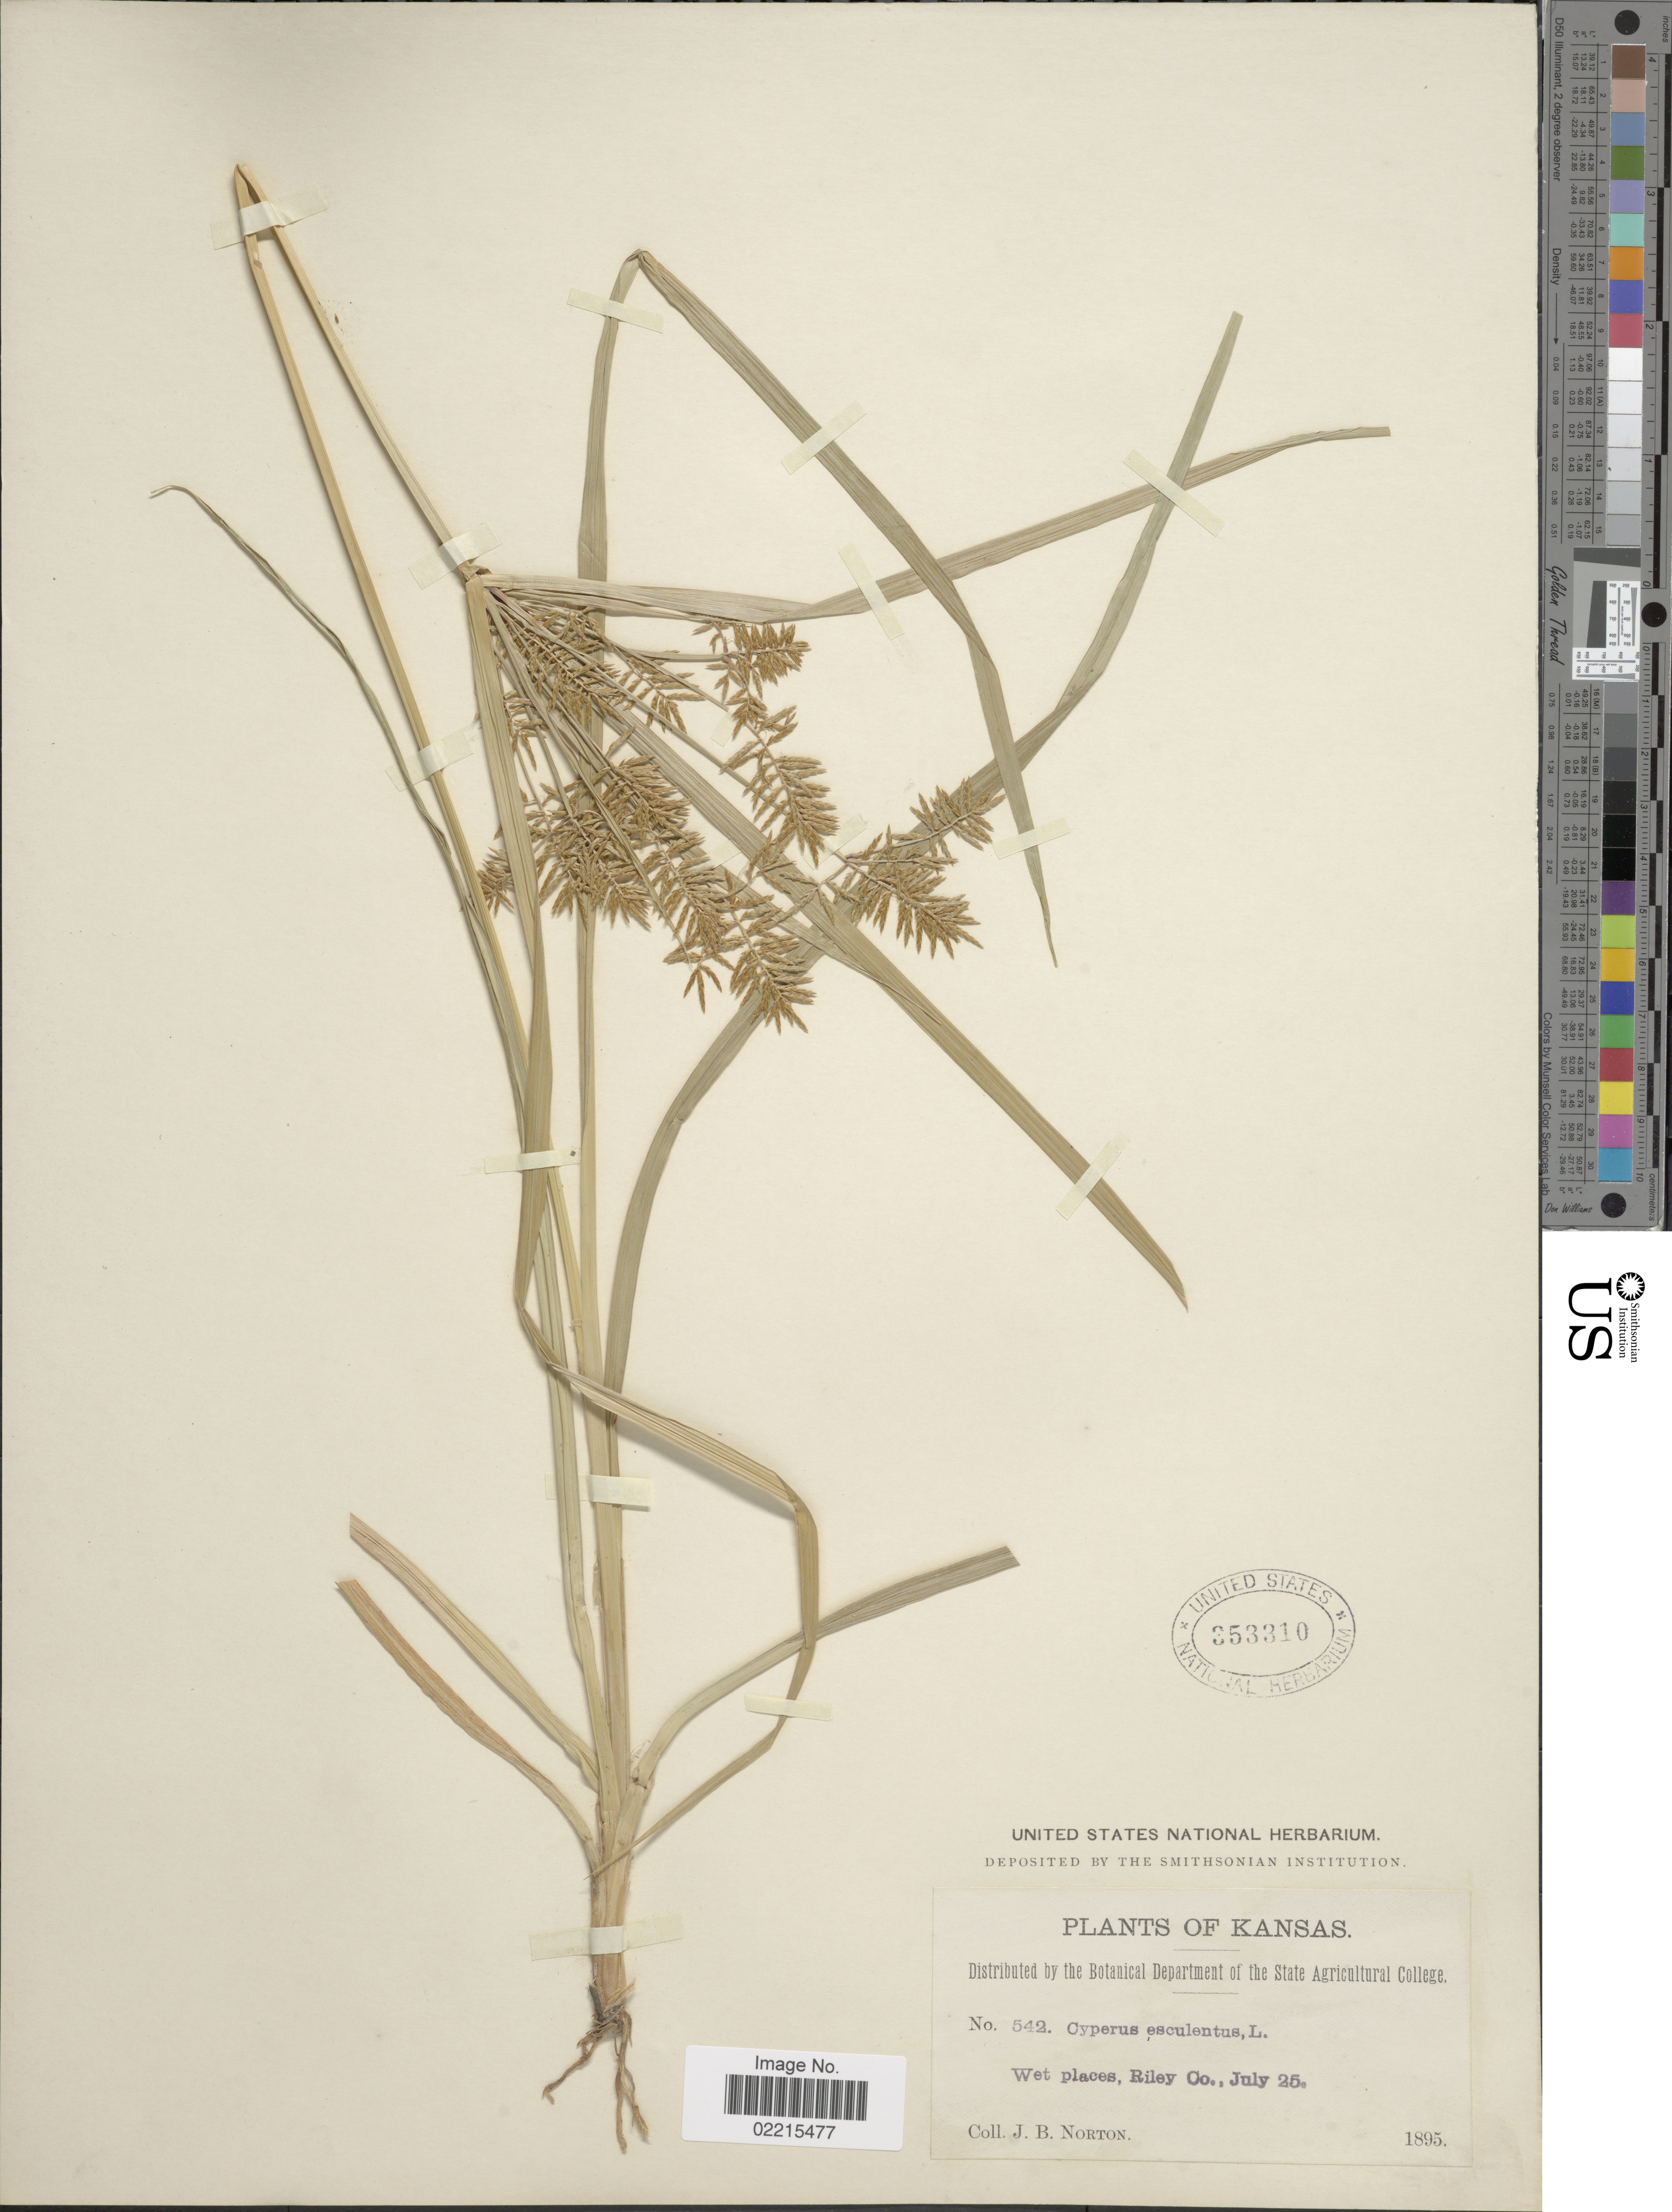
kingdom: Plantae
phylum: Tracheophyta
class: Liliopsida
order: Poales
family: Cyperaceae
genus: Cyperus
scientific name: Cyperus esculentus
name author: L.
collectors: J. B. Norton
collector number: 542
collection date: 1895-07-25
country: United States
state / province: Kansas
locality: Wet places, Riley Co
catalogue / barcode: US 353310